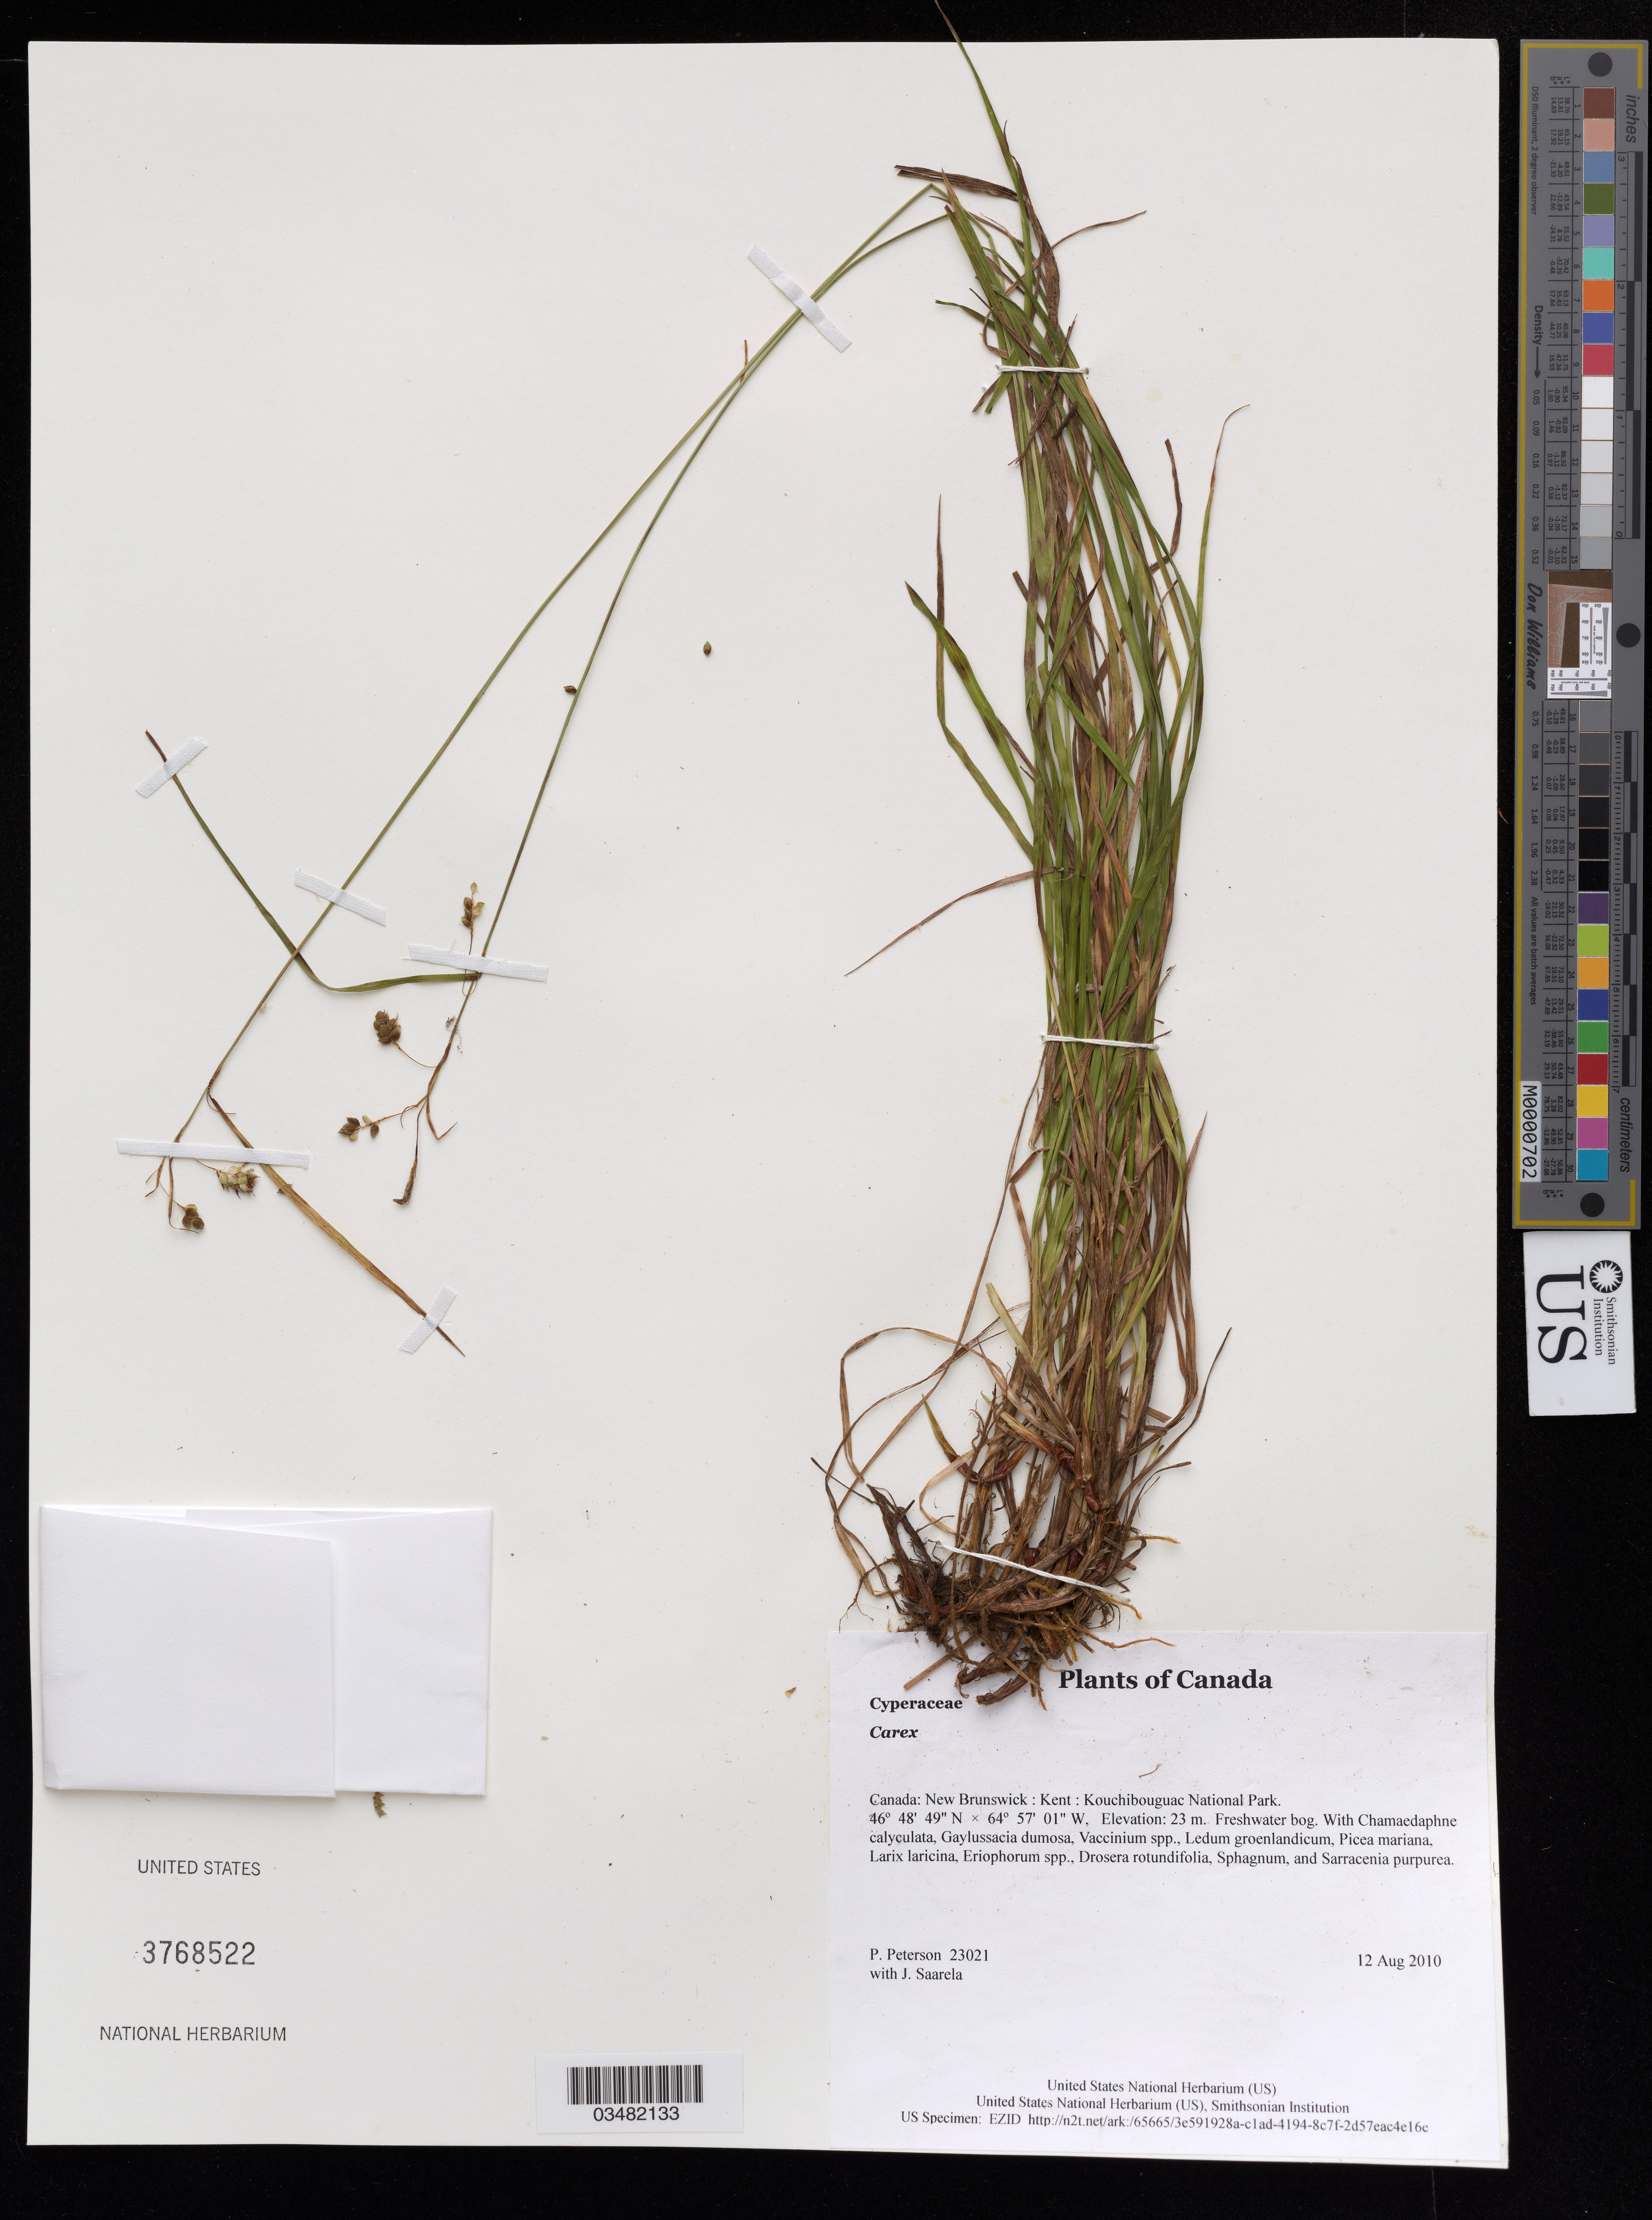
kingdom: Plantae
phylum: Tracheophyta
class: Liliopsida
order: Poales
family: Cyperaceae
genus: Carex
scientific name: Carex sp.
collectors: P. M. Peterson & J. Saarela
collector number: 23021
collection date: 2010-08-12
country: Canada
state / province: New Brunswick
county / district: Kent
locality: Kouchibouguac National Park.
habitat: Freshwater bog.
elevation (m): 23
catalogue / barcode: US 3768522